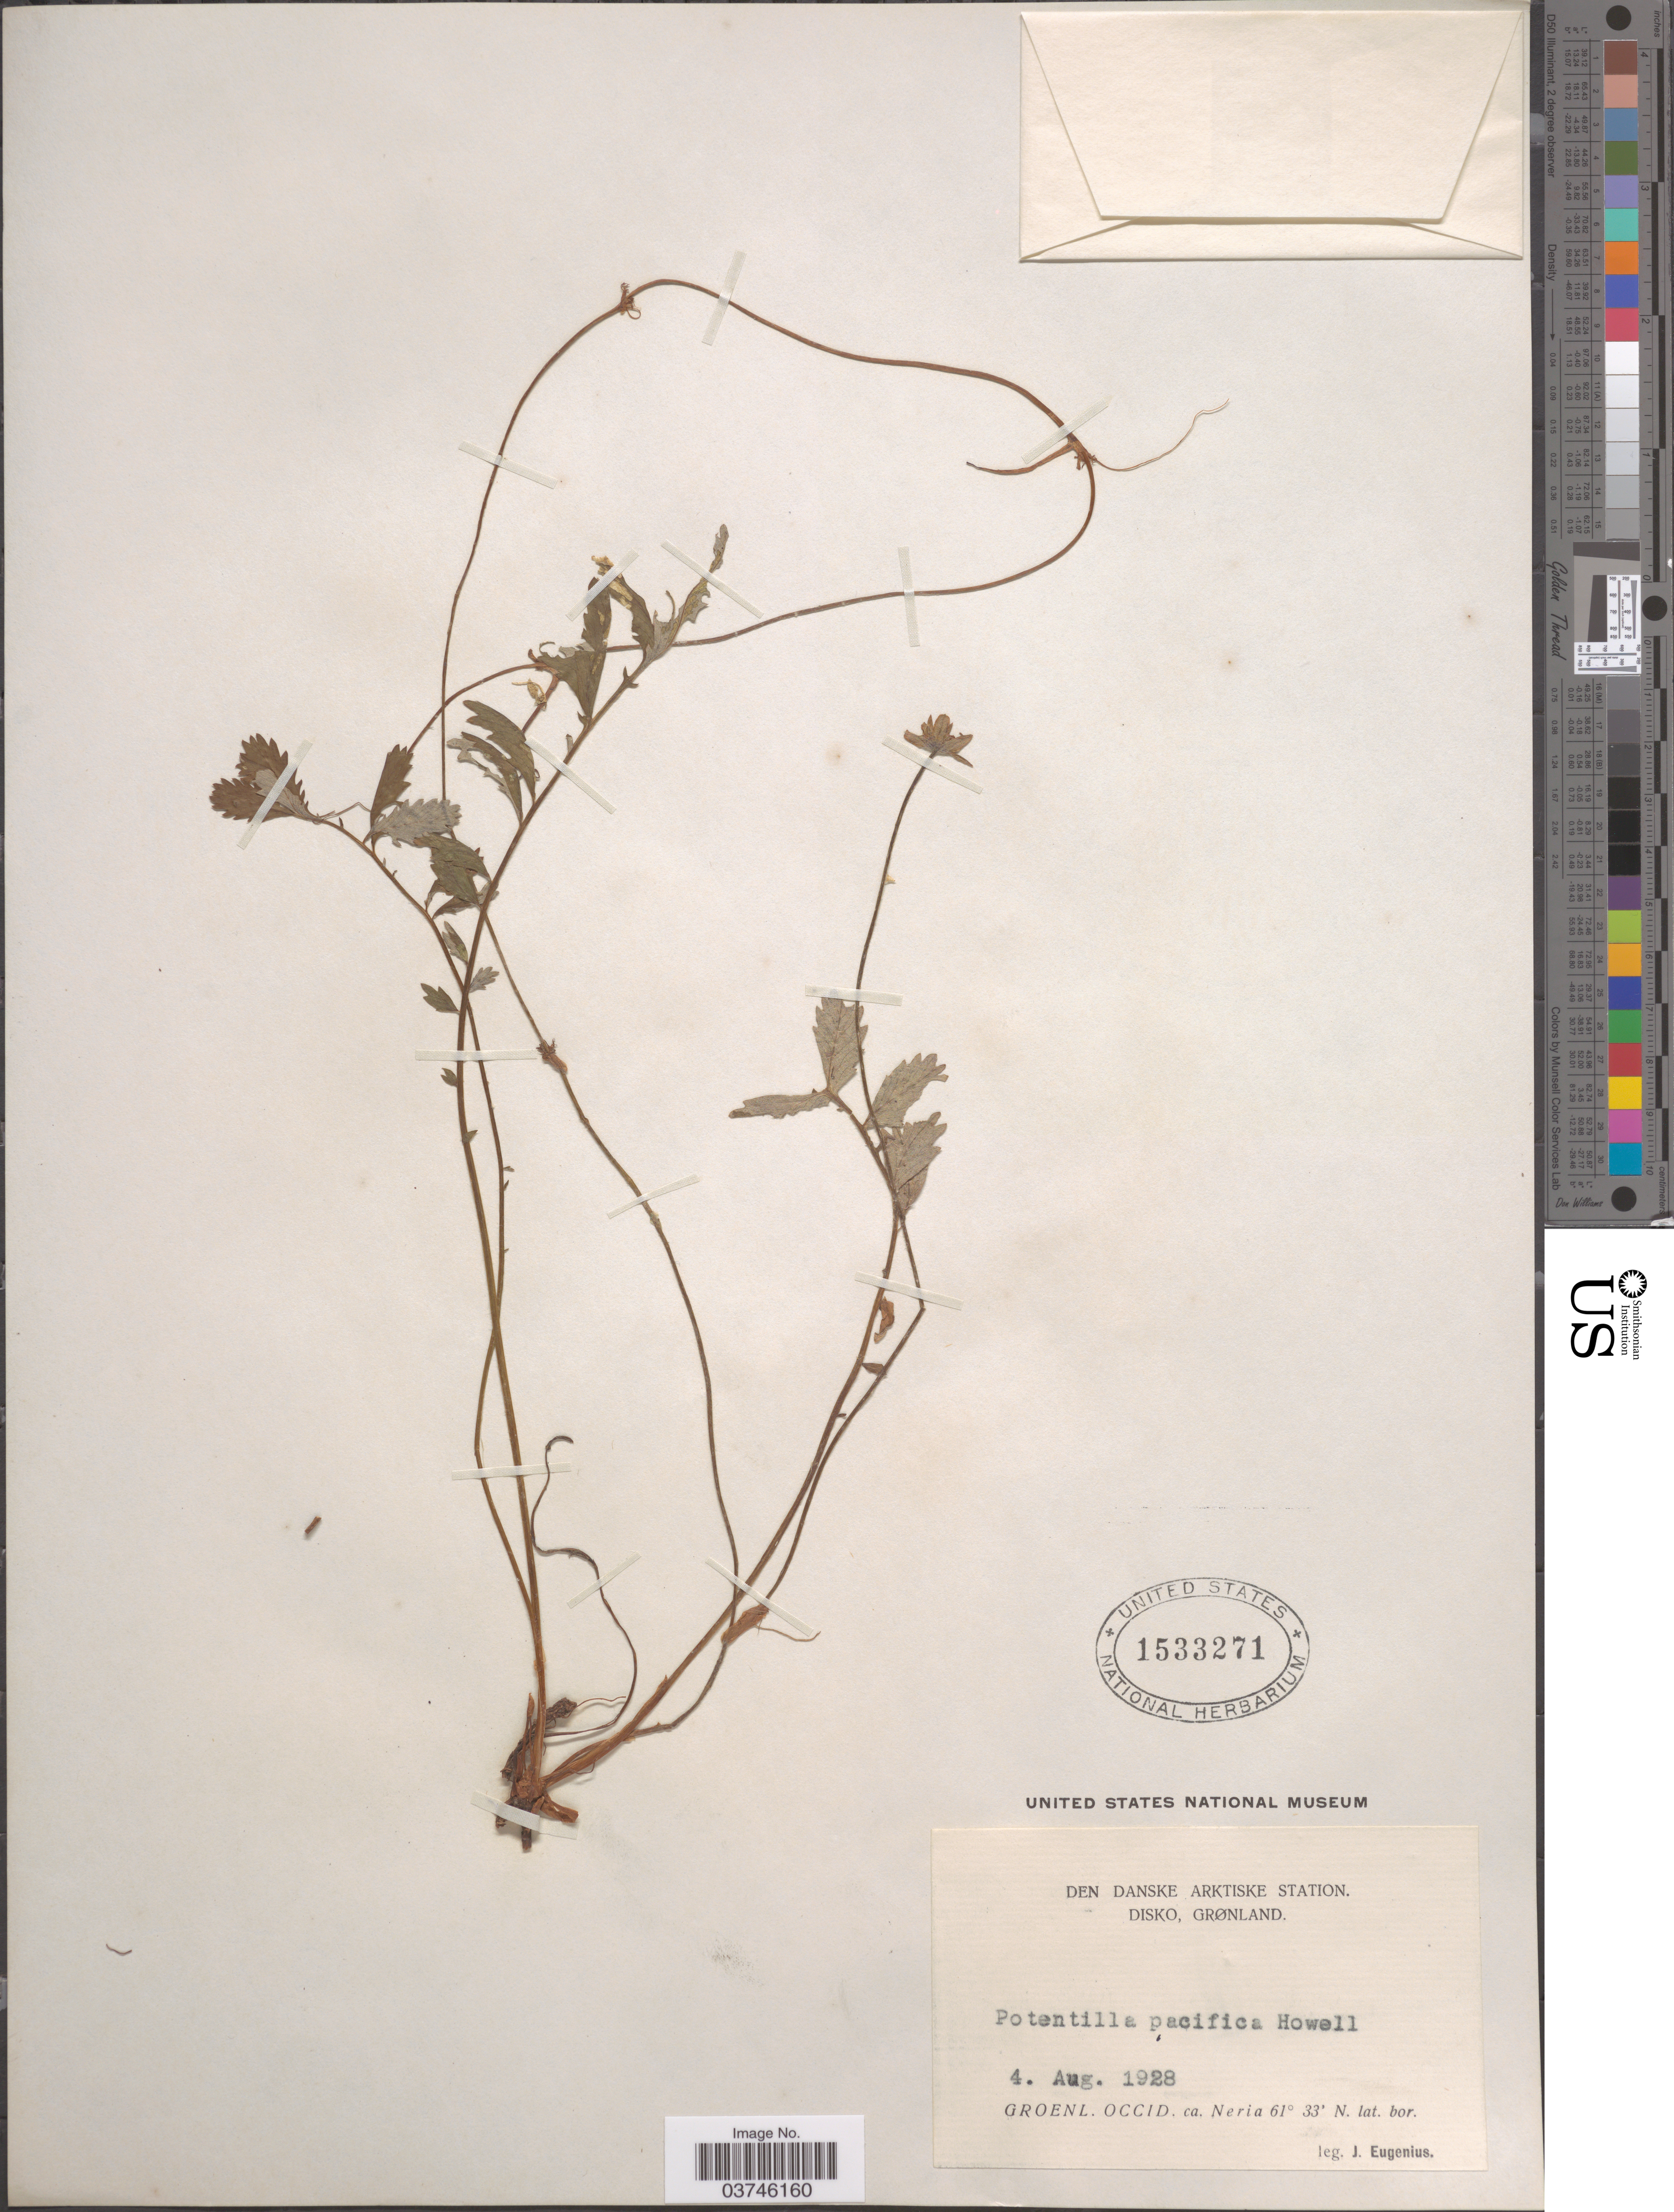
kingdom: Plantae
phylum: Tracheophyta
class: Magnoliopsida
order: Rosales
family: Rosaceae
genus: Argentina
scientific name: Argentina pacifica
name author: (Howell) Rydb.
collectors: J. Eugenius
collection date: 1928-08-04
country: Greenland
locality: Den Danske Arktiske Station. Disko, Grønland. Groenl. Occid. ca. Neria.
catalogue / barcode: US 1533271